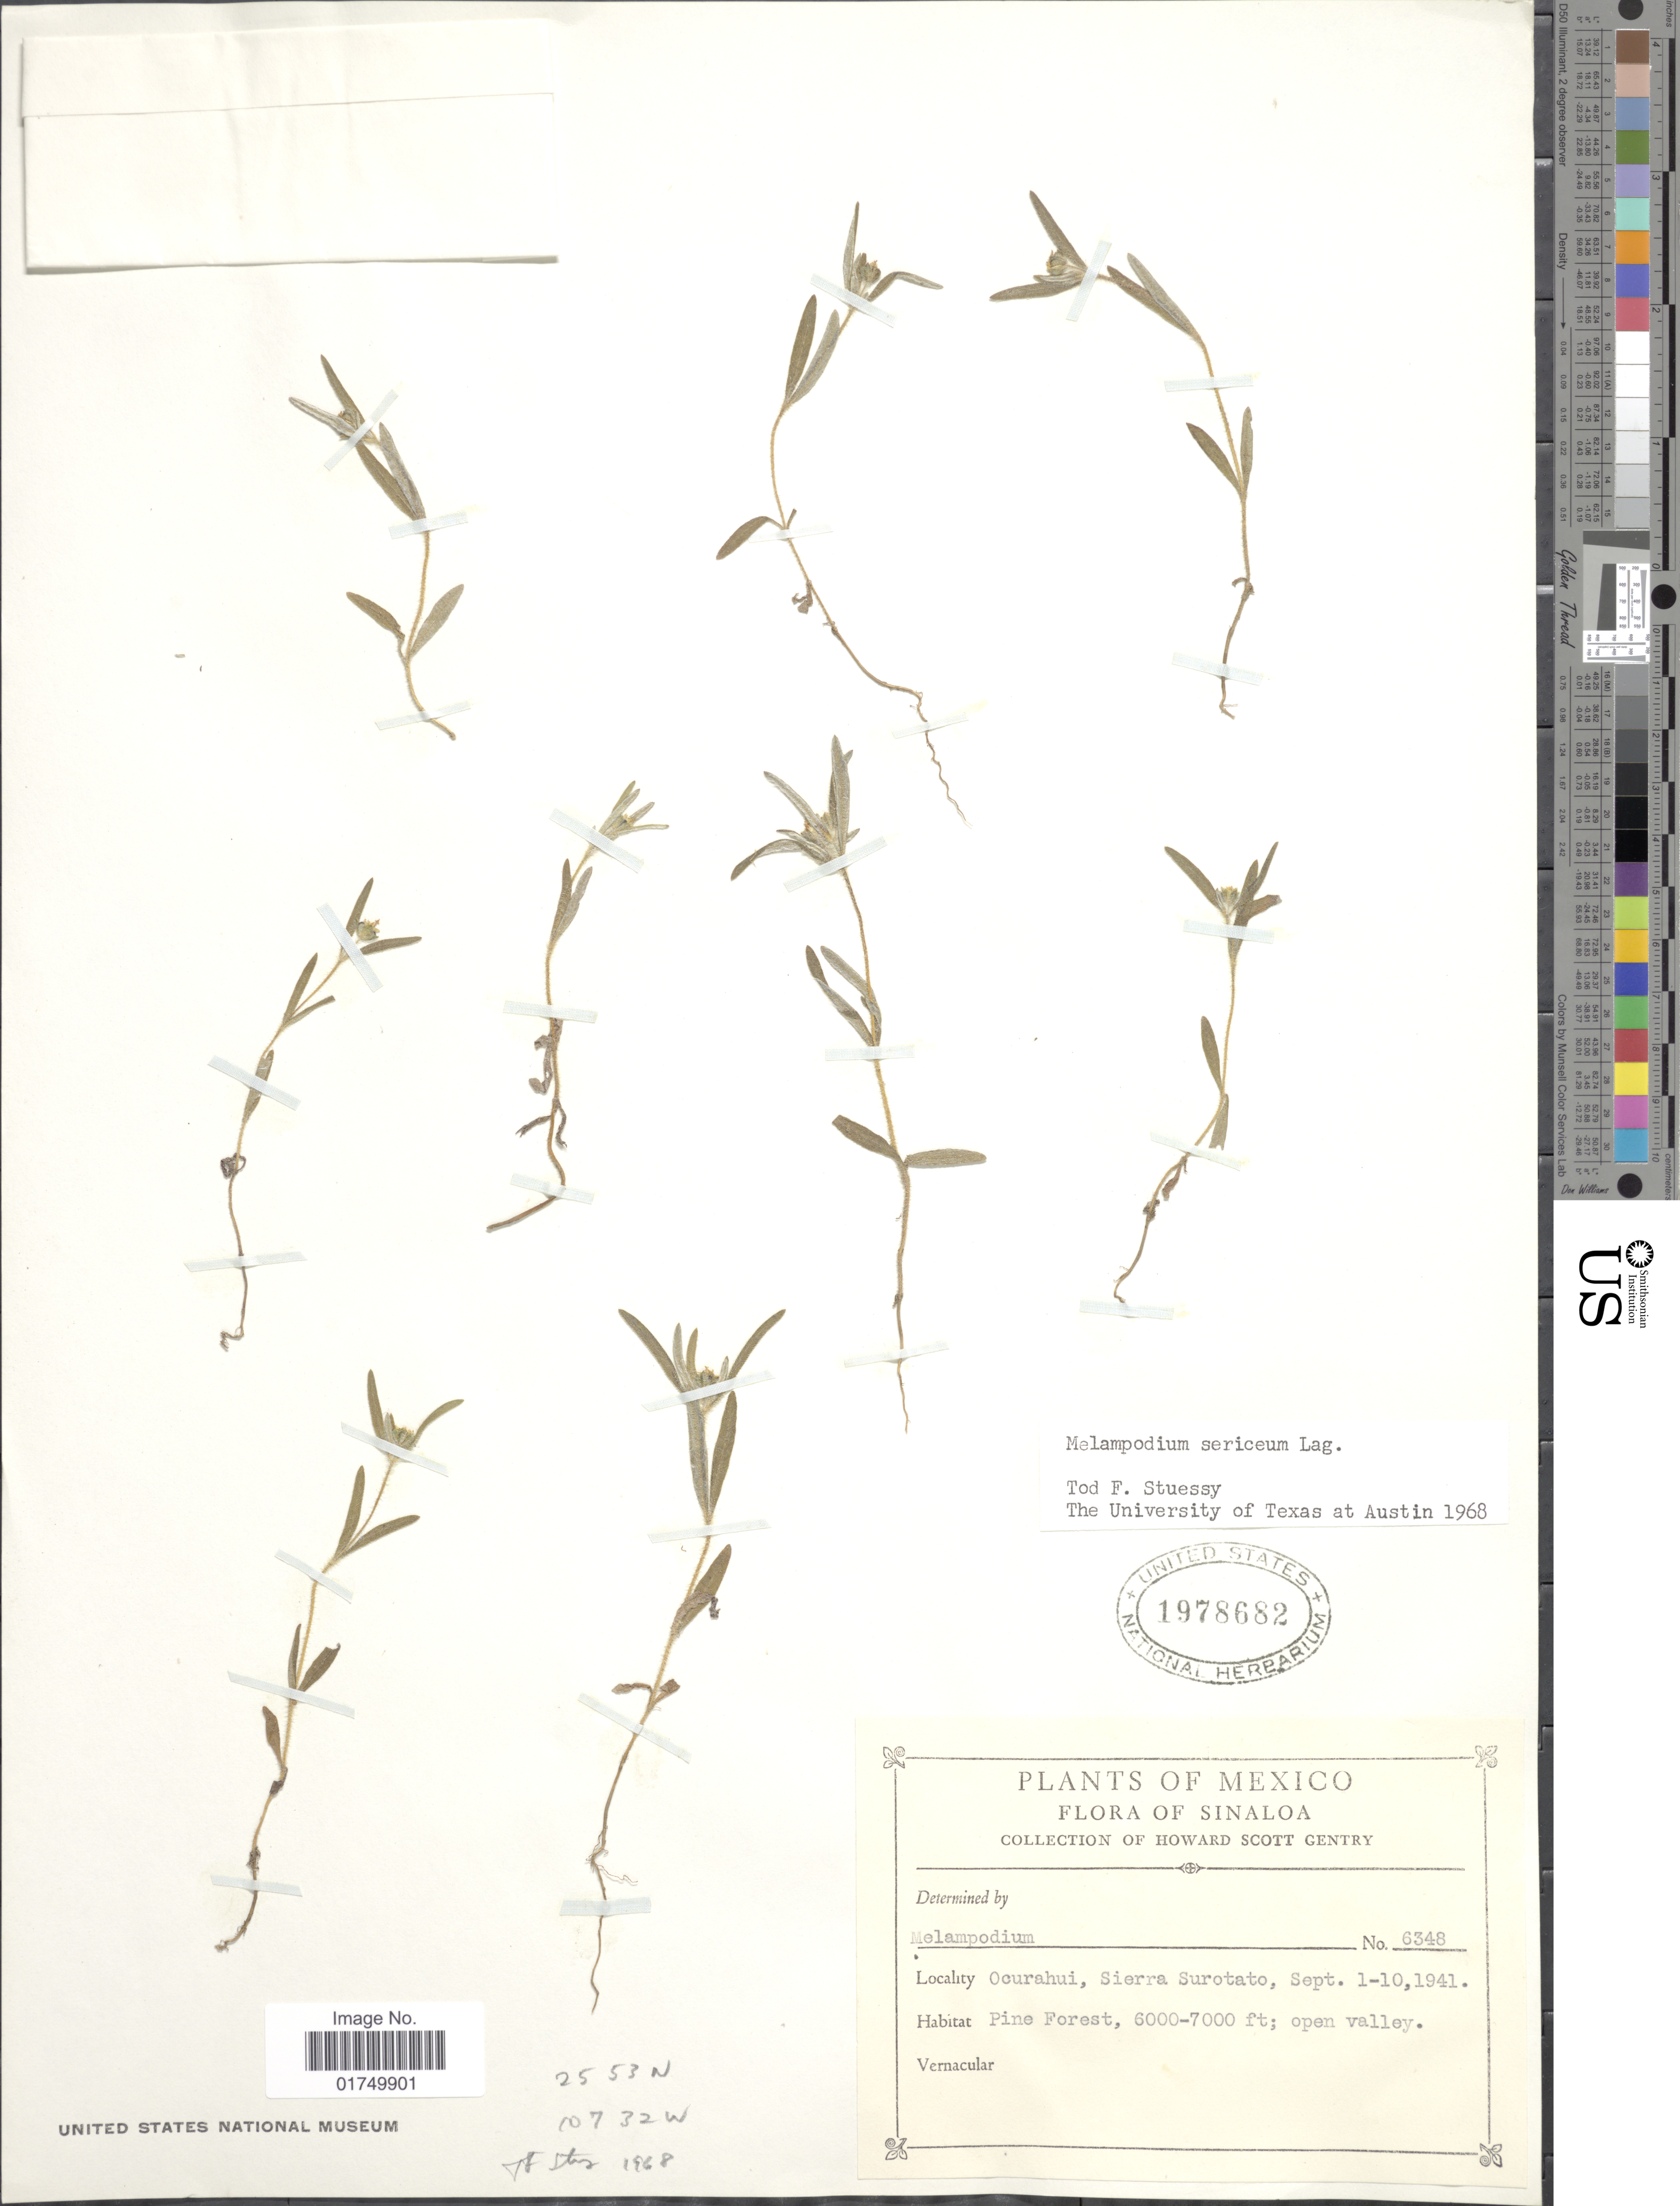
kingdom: Plantae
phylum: Tracheophyta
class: Magnoliopsida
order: Asterales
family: Asteraceae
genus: Melampodium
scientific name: Melampodium sericeum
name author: Kunth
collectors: H. S. Gentry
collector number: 6348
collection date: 1941-09-01/1941-09-10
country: Mexico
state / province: Sinaloa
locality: Ocurahui, Sierra Surotato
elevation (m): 1829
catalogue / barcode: US 1978682